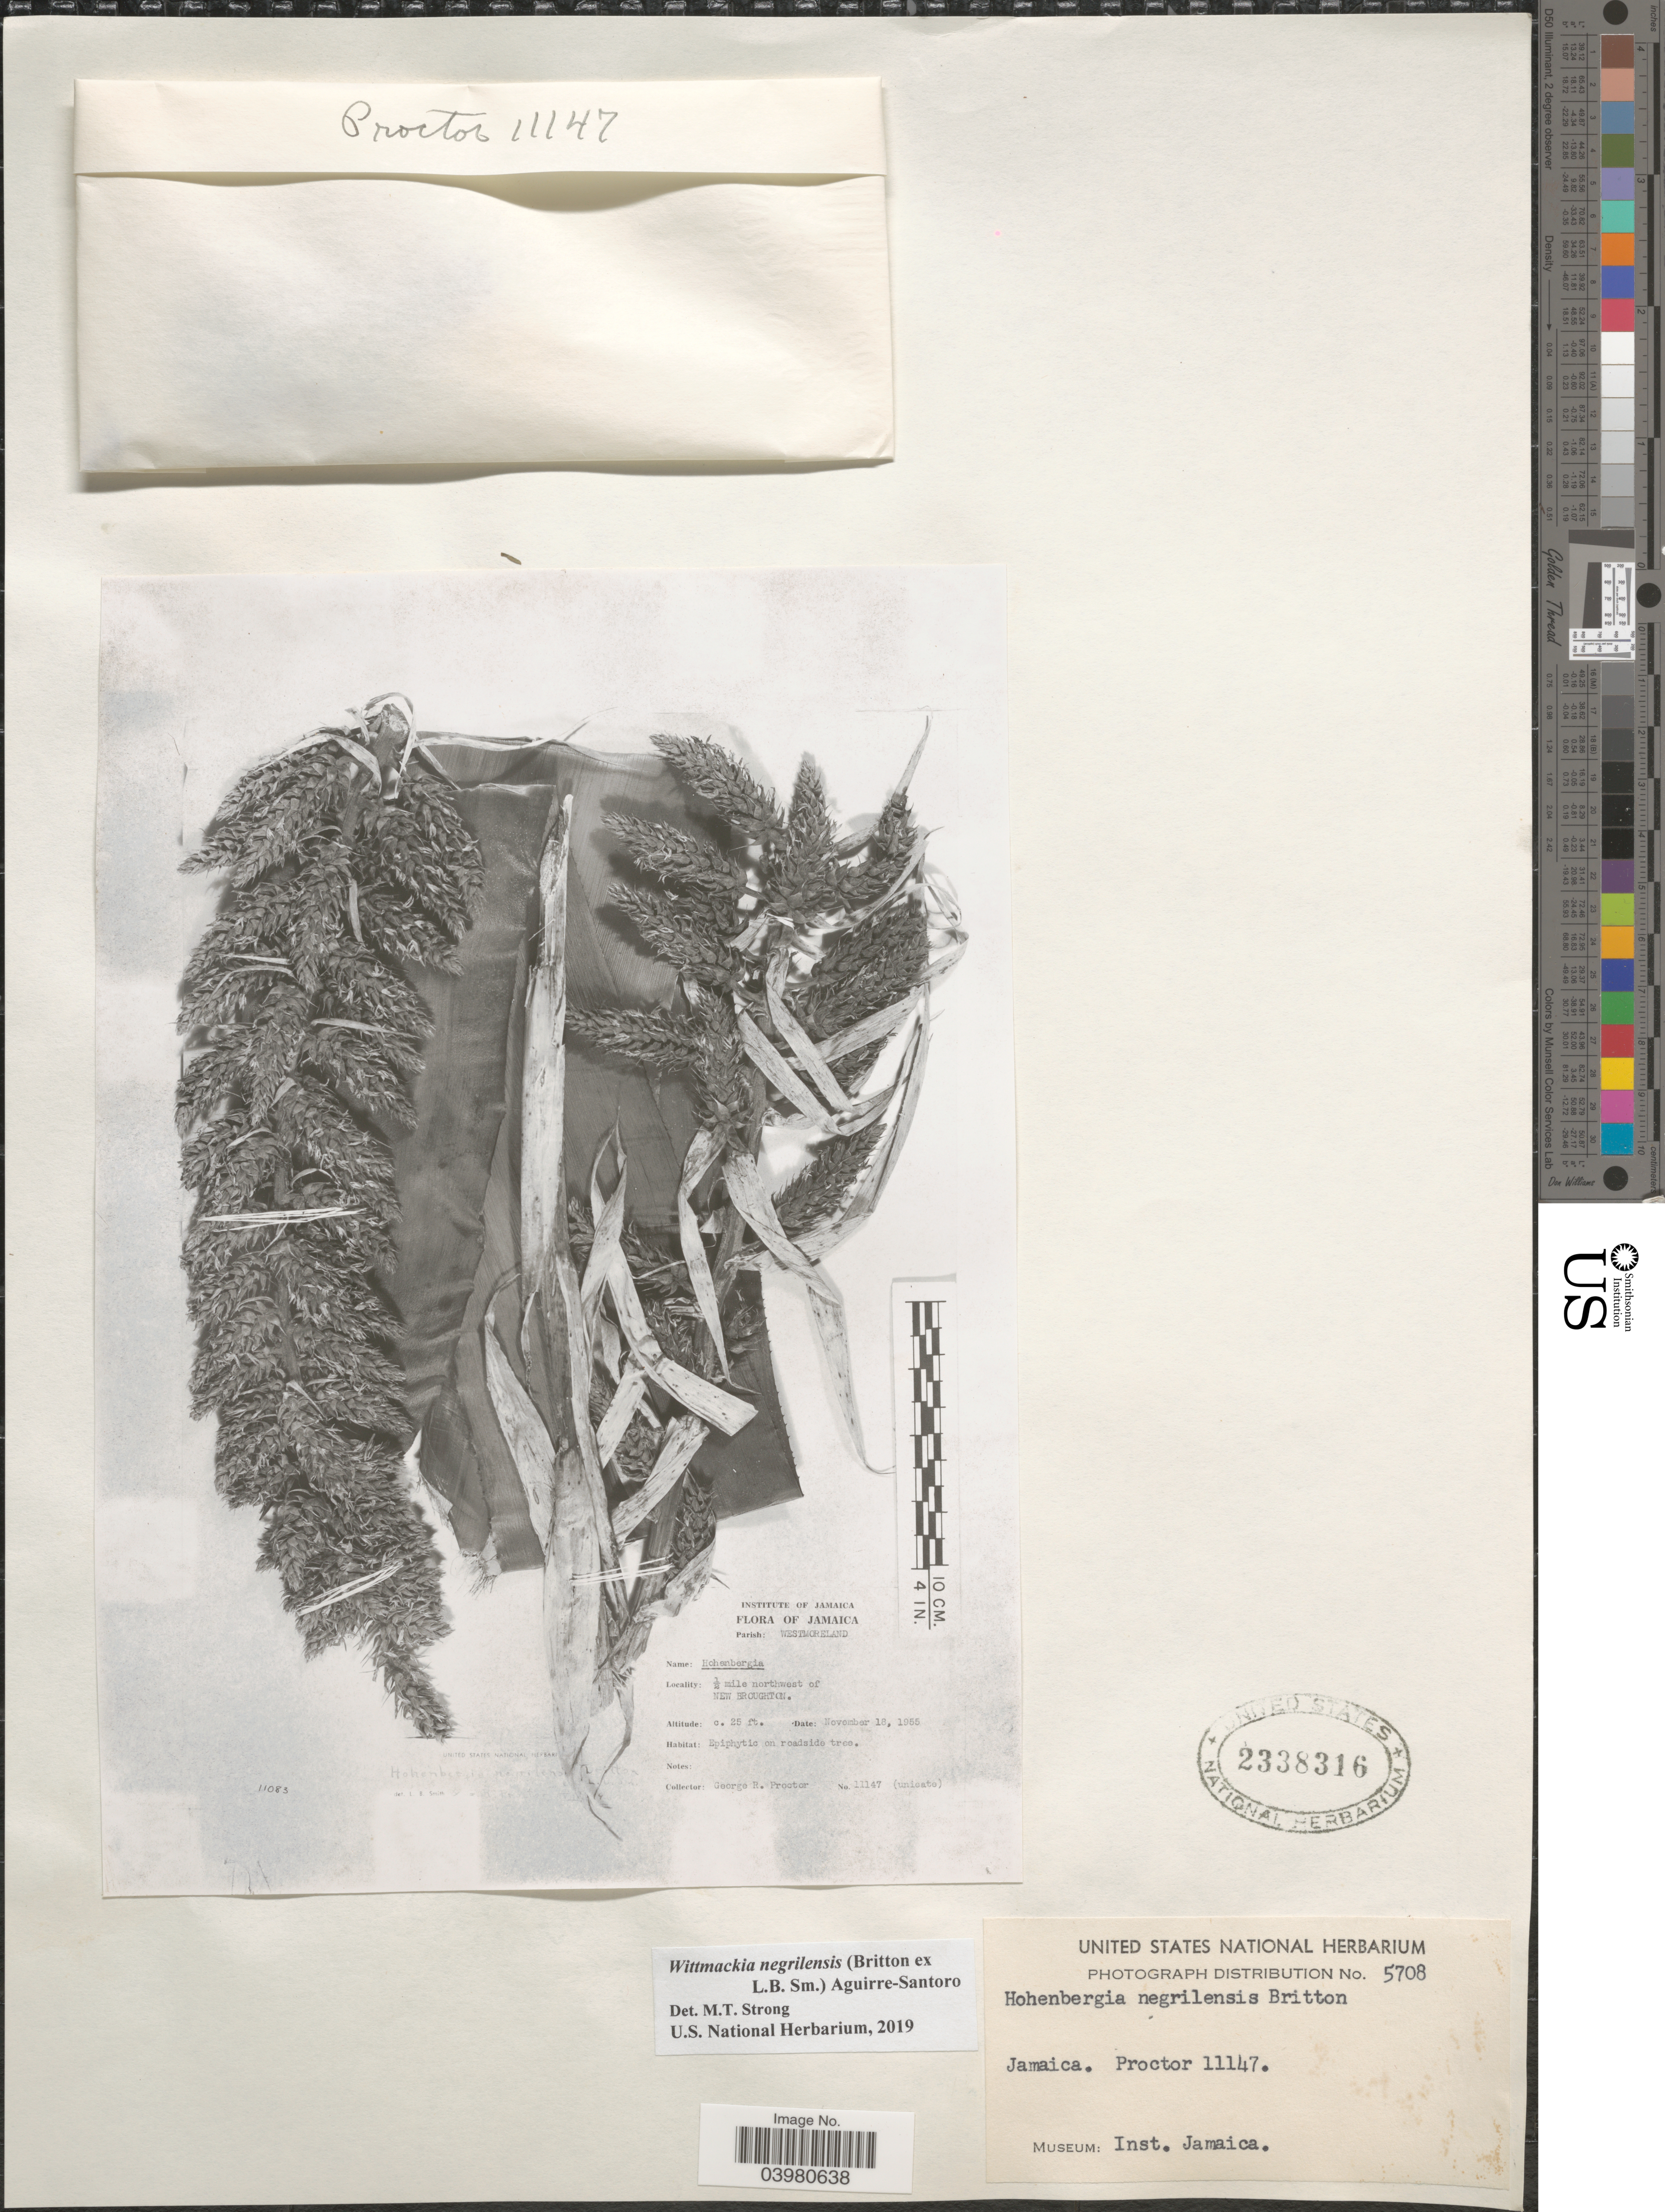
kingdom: Plantae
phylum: Tracheophyta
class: Liliopsida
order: Poales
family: Bromeliaceae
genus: Wittmackia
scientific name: Wittmackia negrilensis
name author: (Britton ex L.B. Sm.) Aguirre-Santoro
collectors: G. R. Proctor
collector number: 11147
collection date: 1955-11-18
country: Jamaica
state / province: Westmoreland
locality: Parish: Westmoreland. ½ mile northwest of New Broughton.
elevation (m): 8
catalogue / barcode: US 2338316